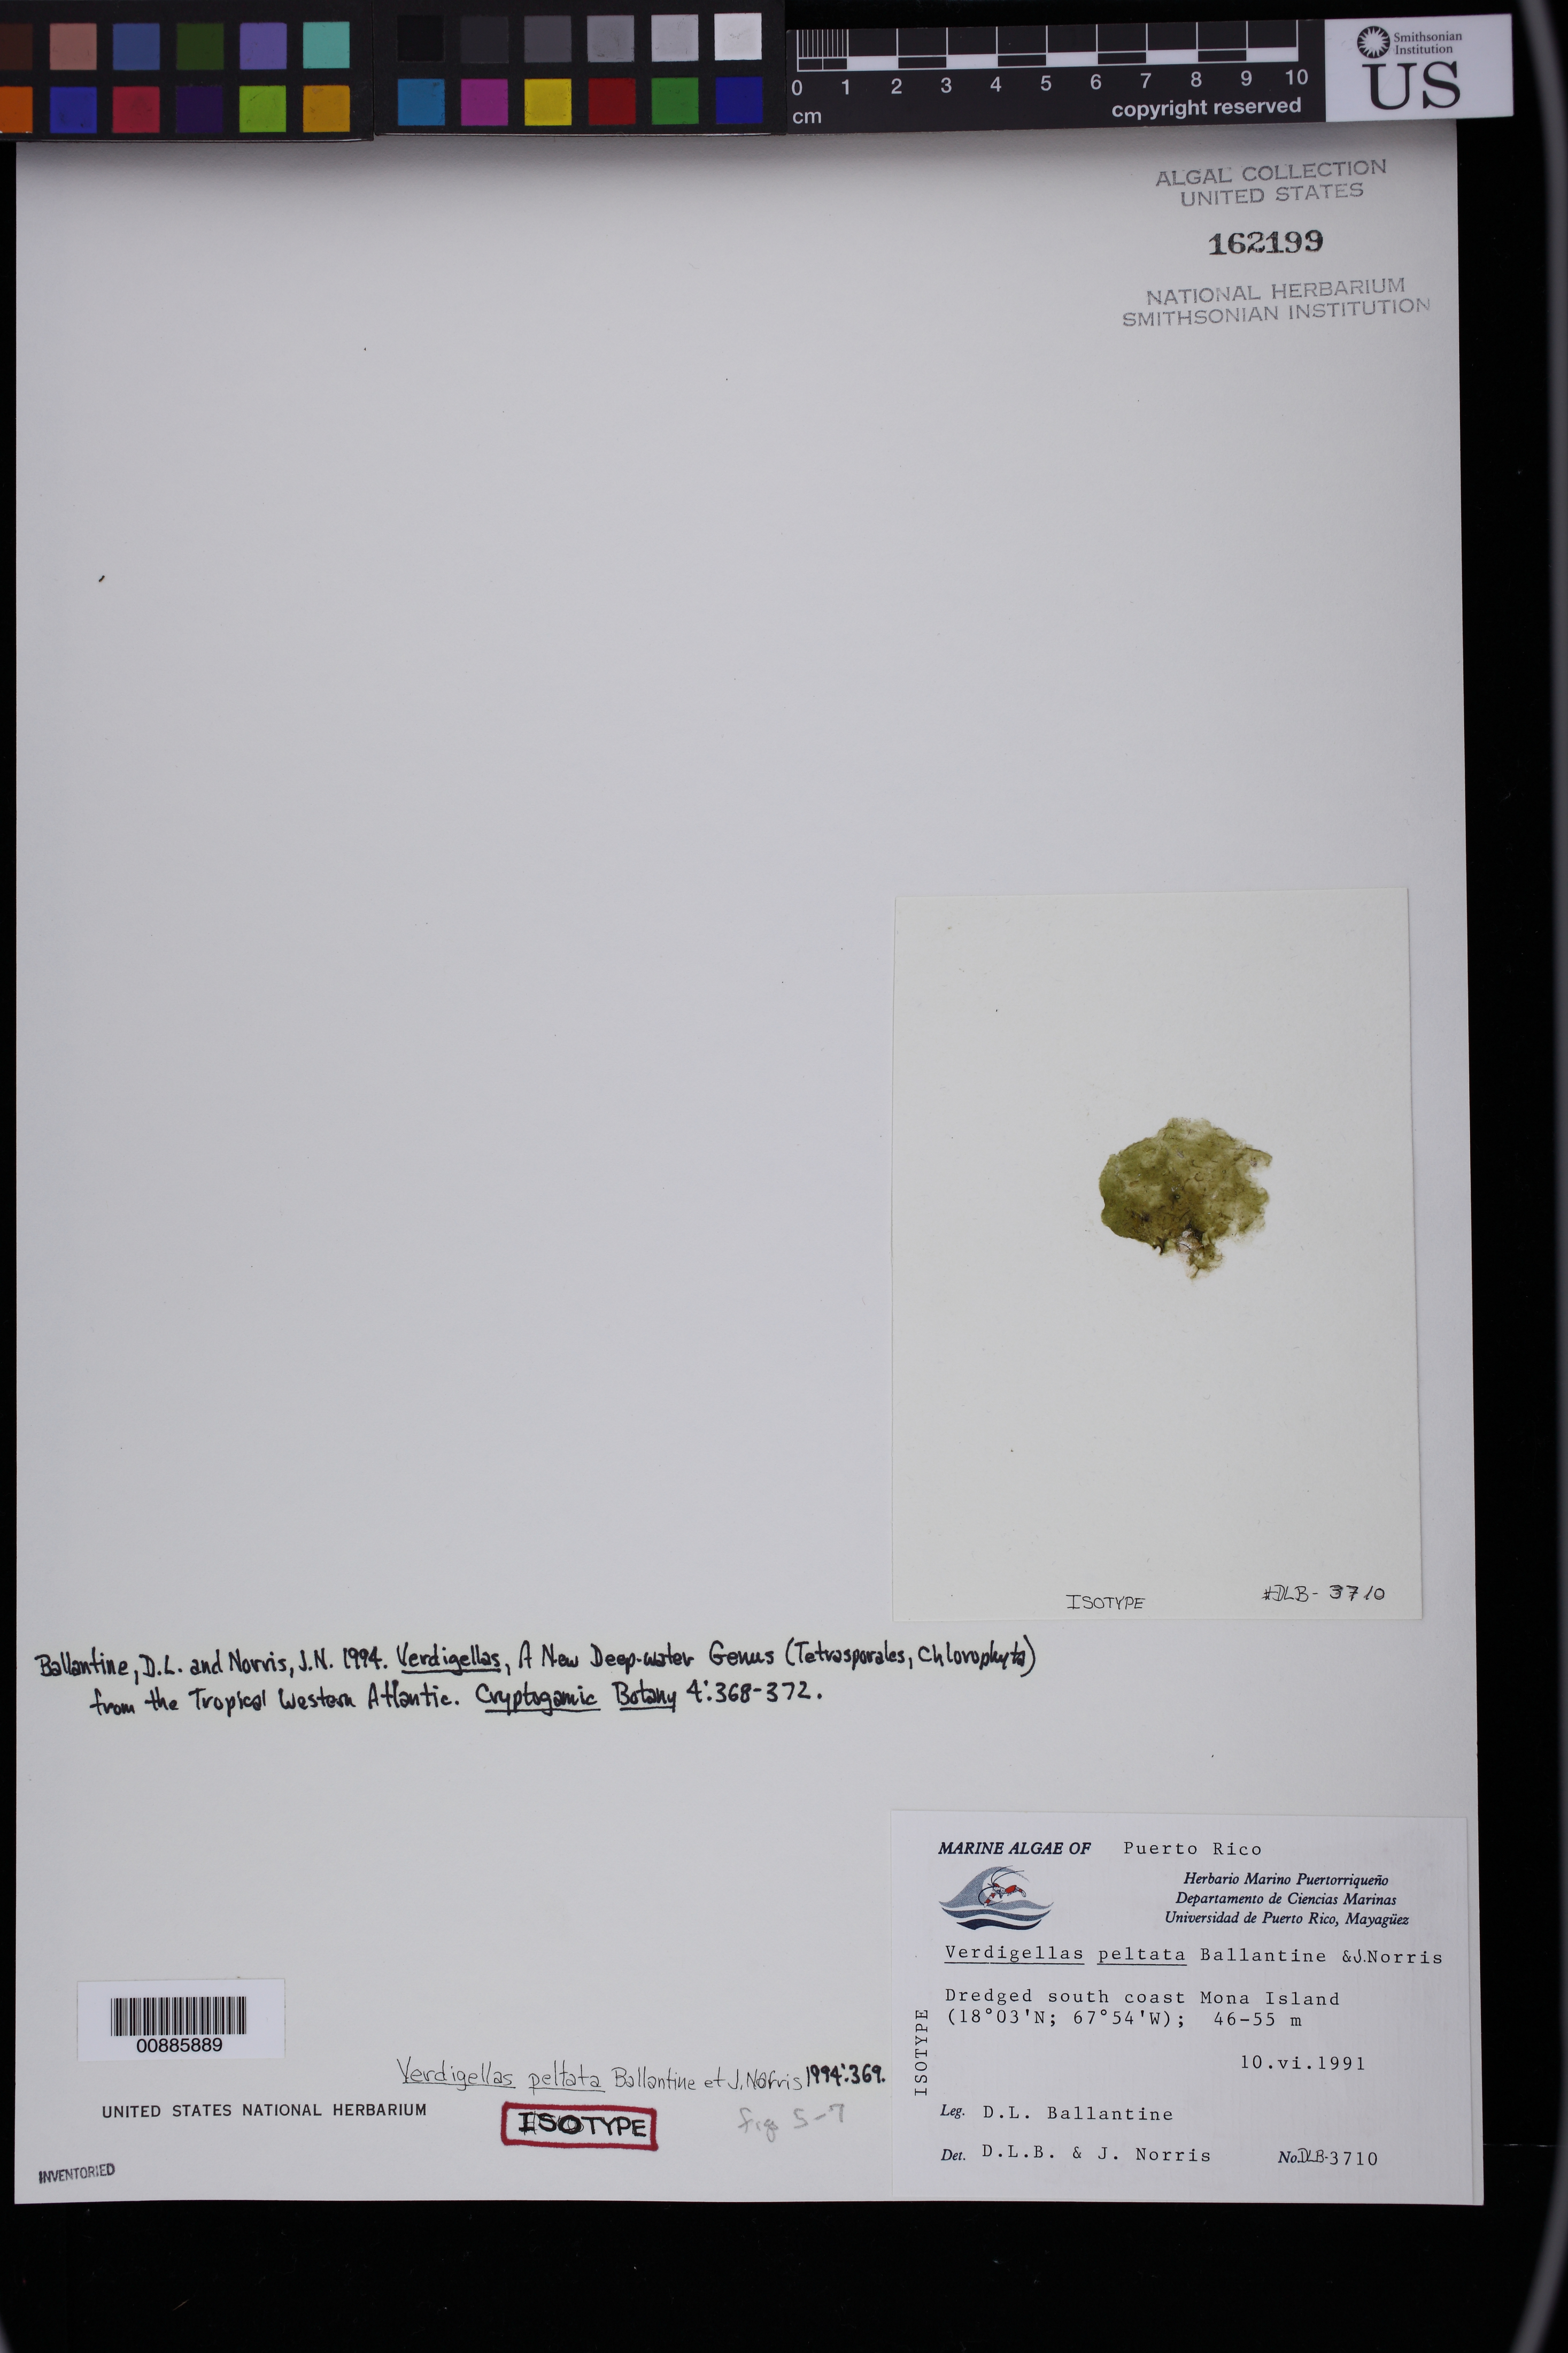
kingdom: Plantae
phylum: Chlorophyta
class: Prasinophyceae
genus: Verdigellas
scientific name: Verdigellas peltata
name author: D.L. Ballant. & J.N. Norris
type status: Isotype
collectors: D.L. Ballantine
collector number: DLB 3710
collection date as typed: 10 Jun 1991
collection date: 1991-06-10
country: Puerto Rico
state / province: Mayaguez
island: Isla de Mona (Mona Island)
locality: South coast of island.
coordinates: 18 03' N, 67 54' W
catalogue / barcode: US 162199